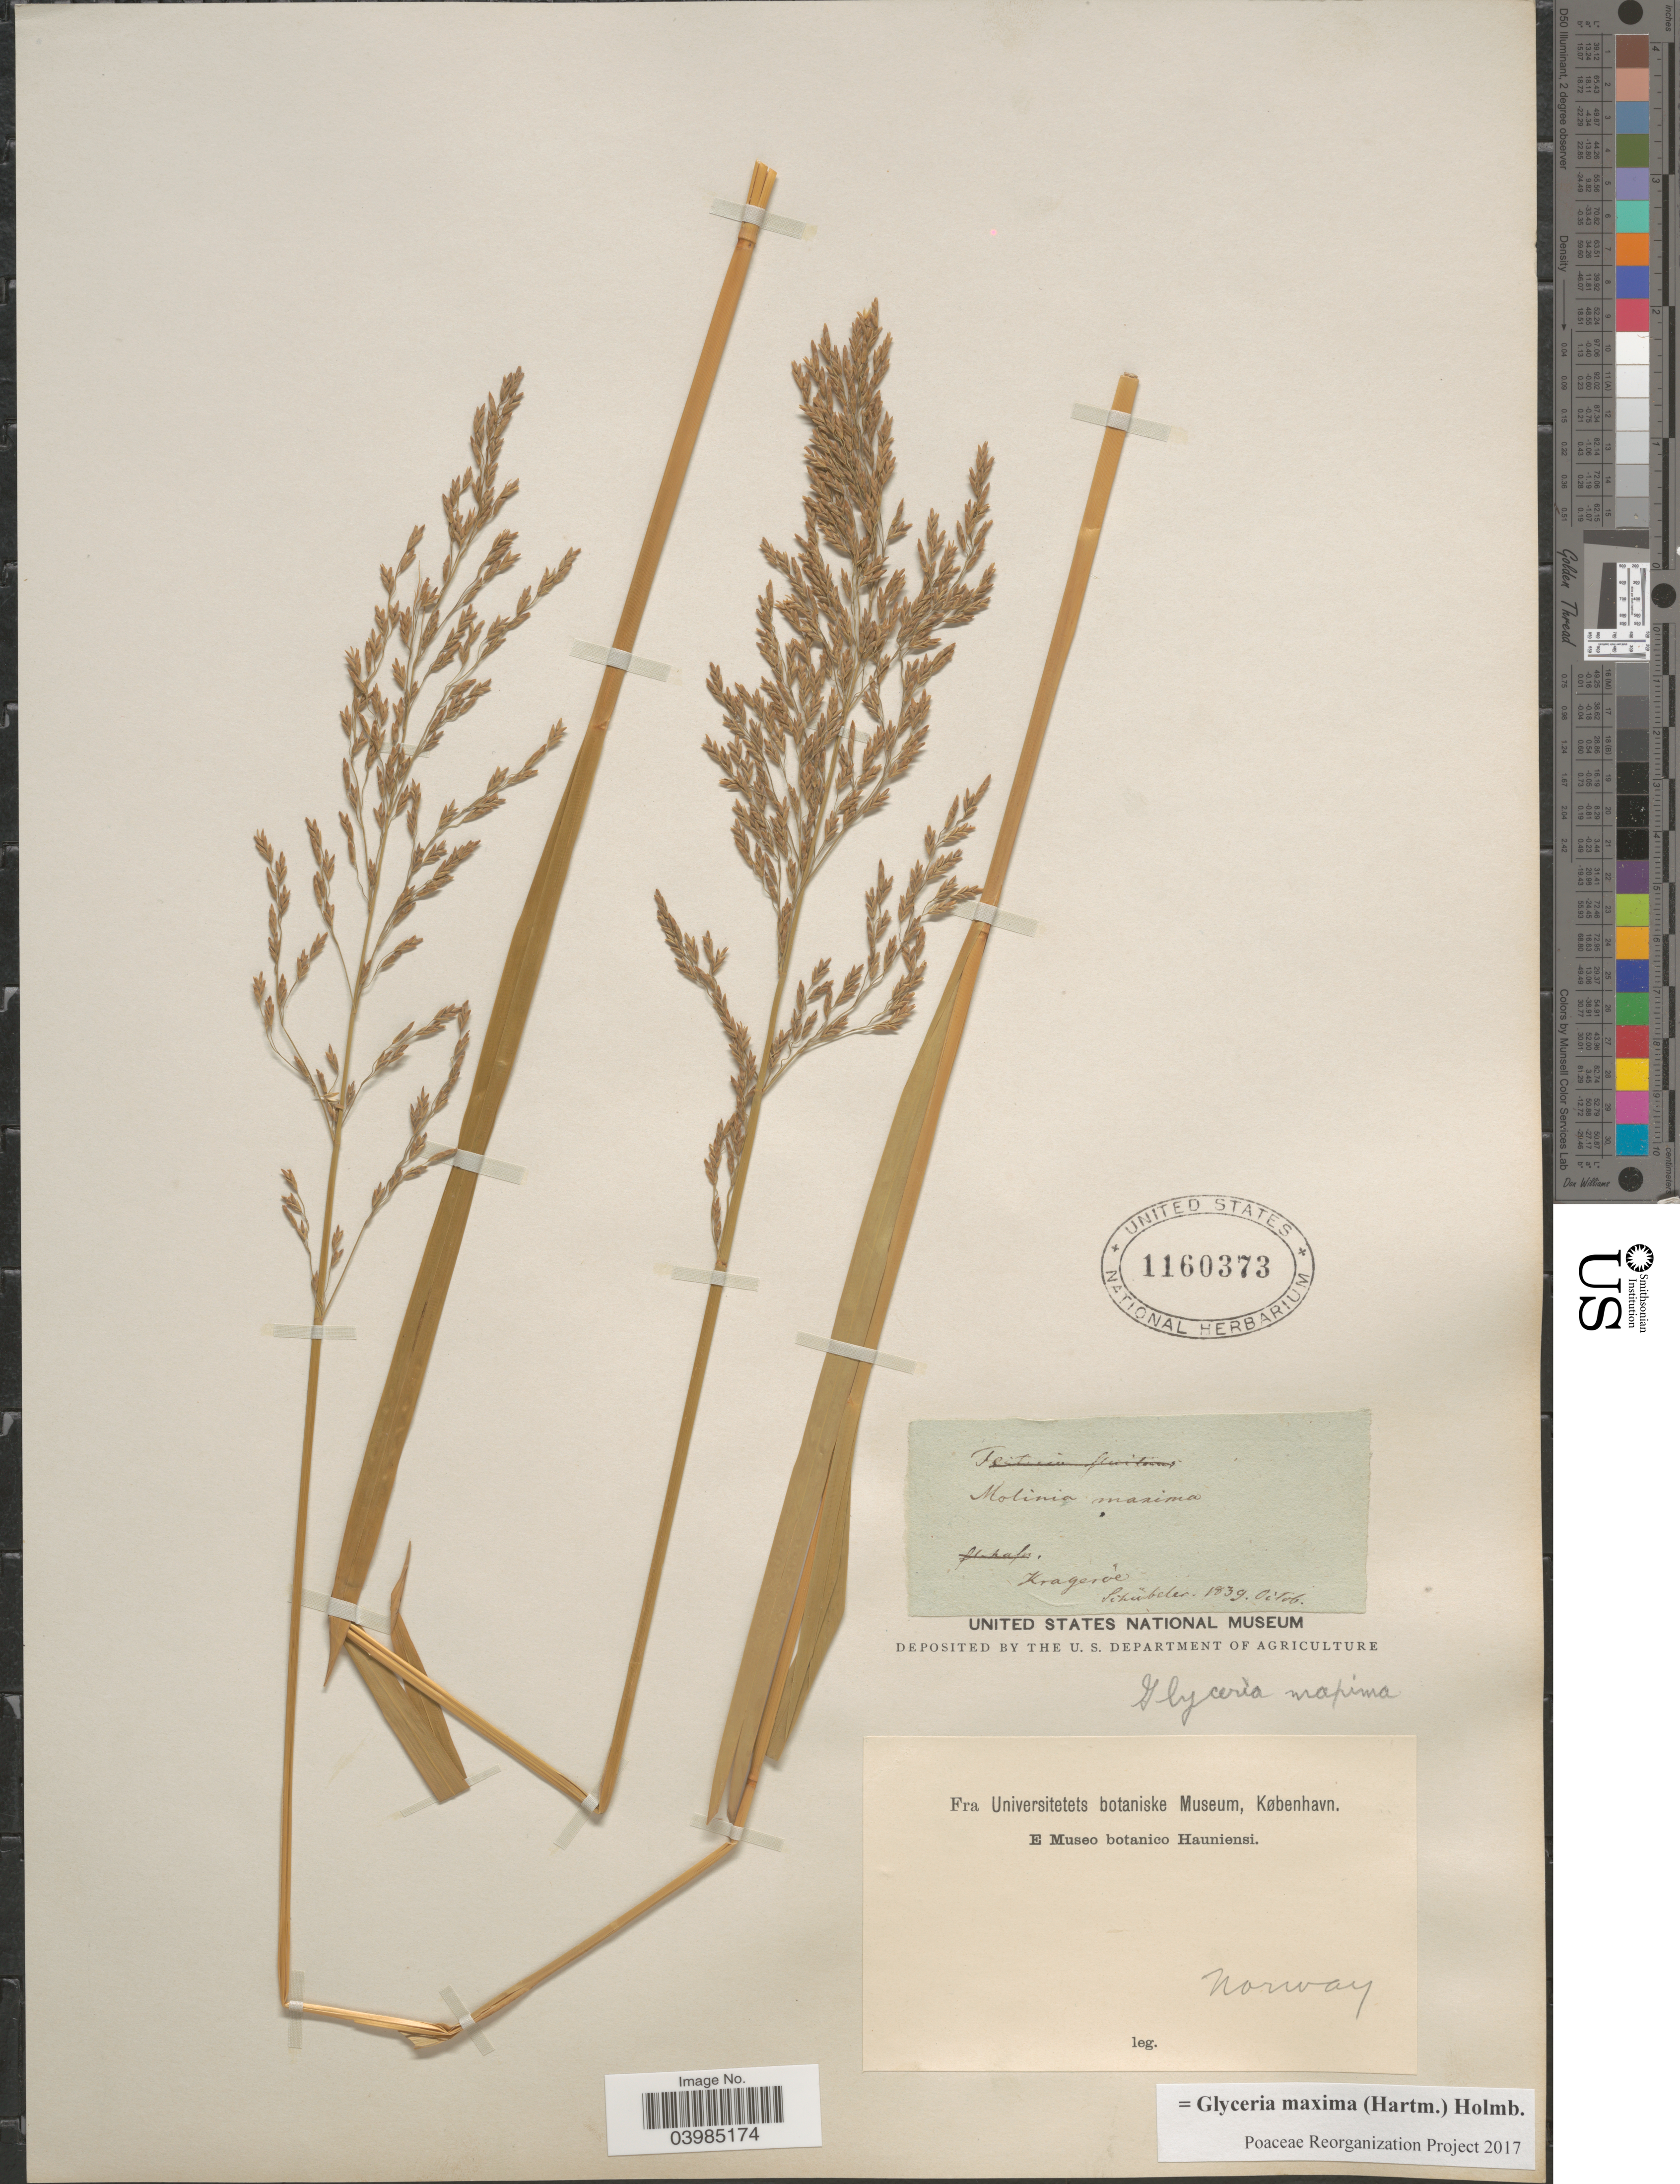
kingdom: Plantae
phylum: Tracheophyta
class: Liliopsida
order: Poales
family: Poaceae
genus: Glyceria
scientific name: Glyceria maxima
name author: (Hartm.) Holmb.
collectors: Schübeler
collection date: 1839-10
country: Norway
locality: Kragerø.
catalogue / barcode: US 1160373